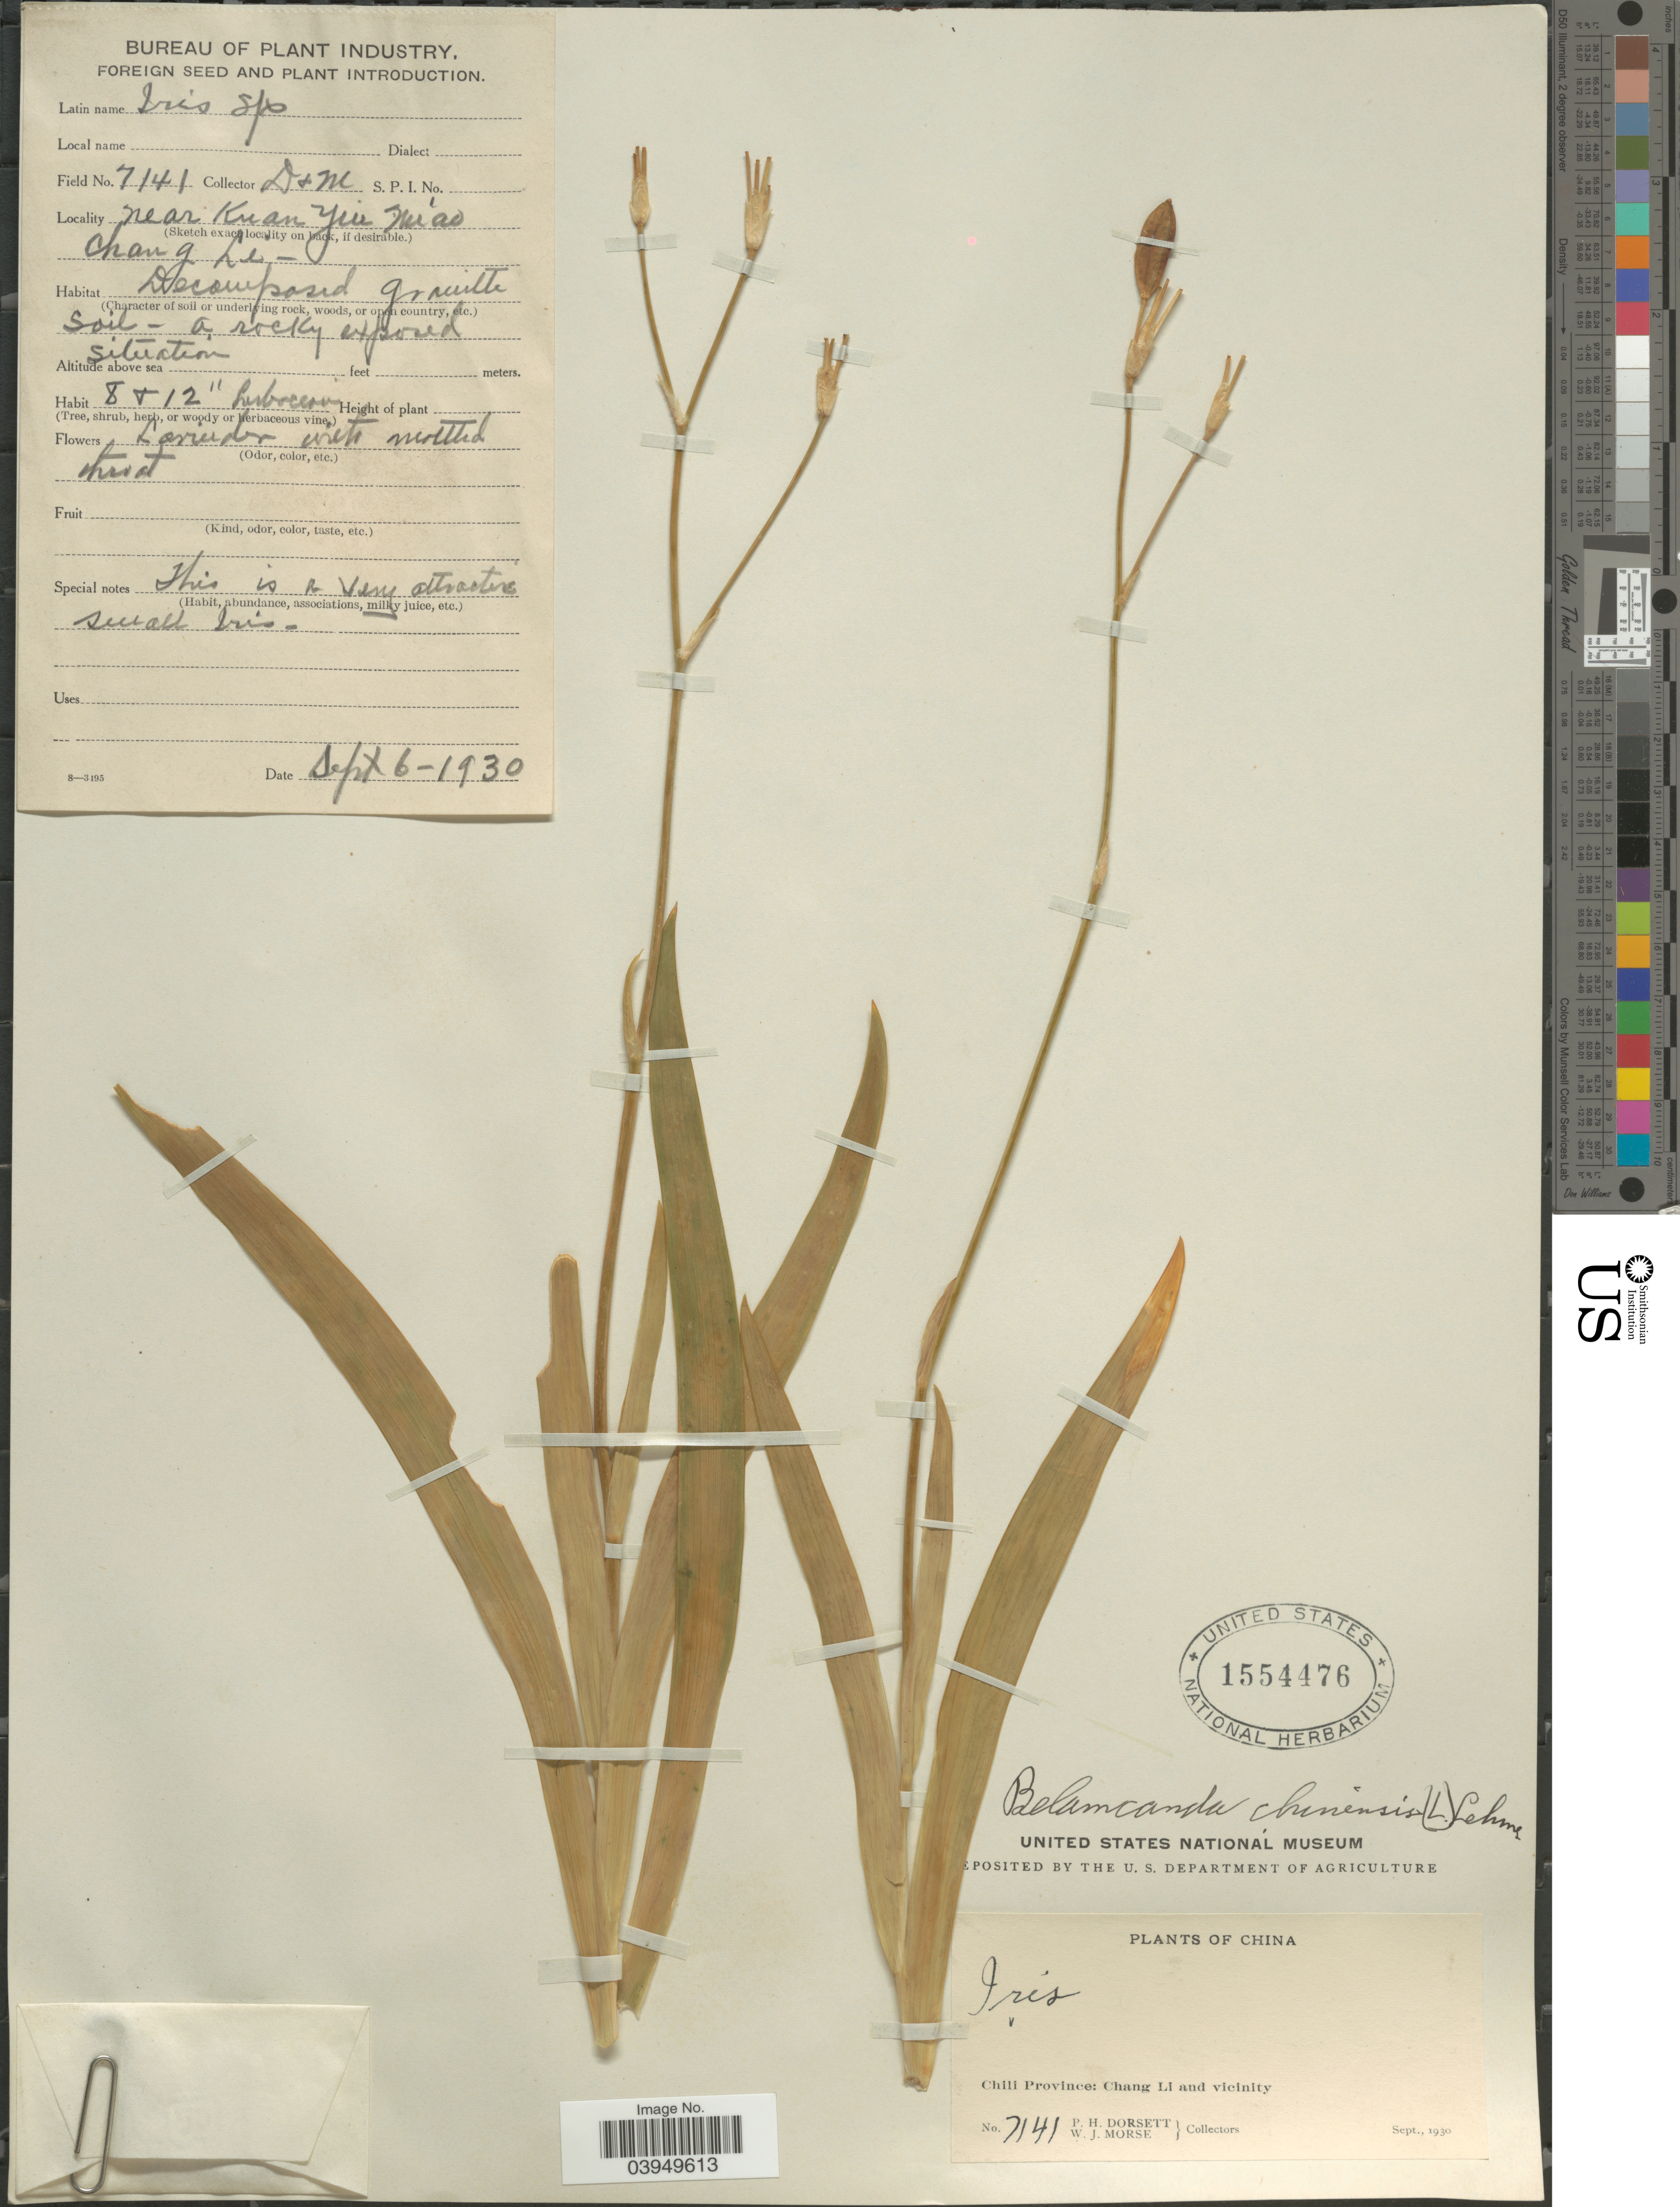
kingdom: Plantae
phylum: Tracheophyta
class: Liliopsida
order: Asparagales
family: Iridaceae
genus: Iris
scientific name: Iris chinensis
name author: Curtis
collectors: P. H. Dorsett & W. J. Morse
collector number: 7141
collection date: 1930-09-06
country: China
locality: Chili Province: Chang Li and vicinity. near Kuan Yiu Miao, Chang li.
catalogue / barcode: US 1554476